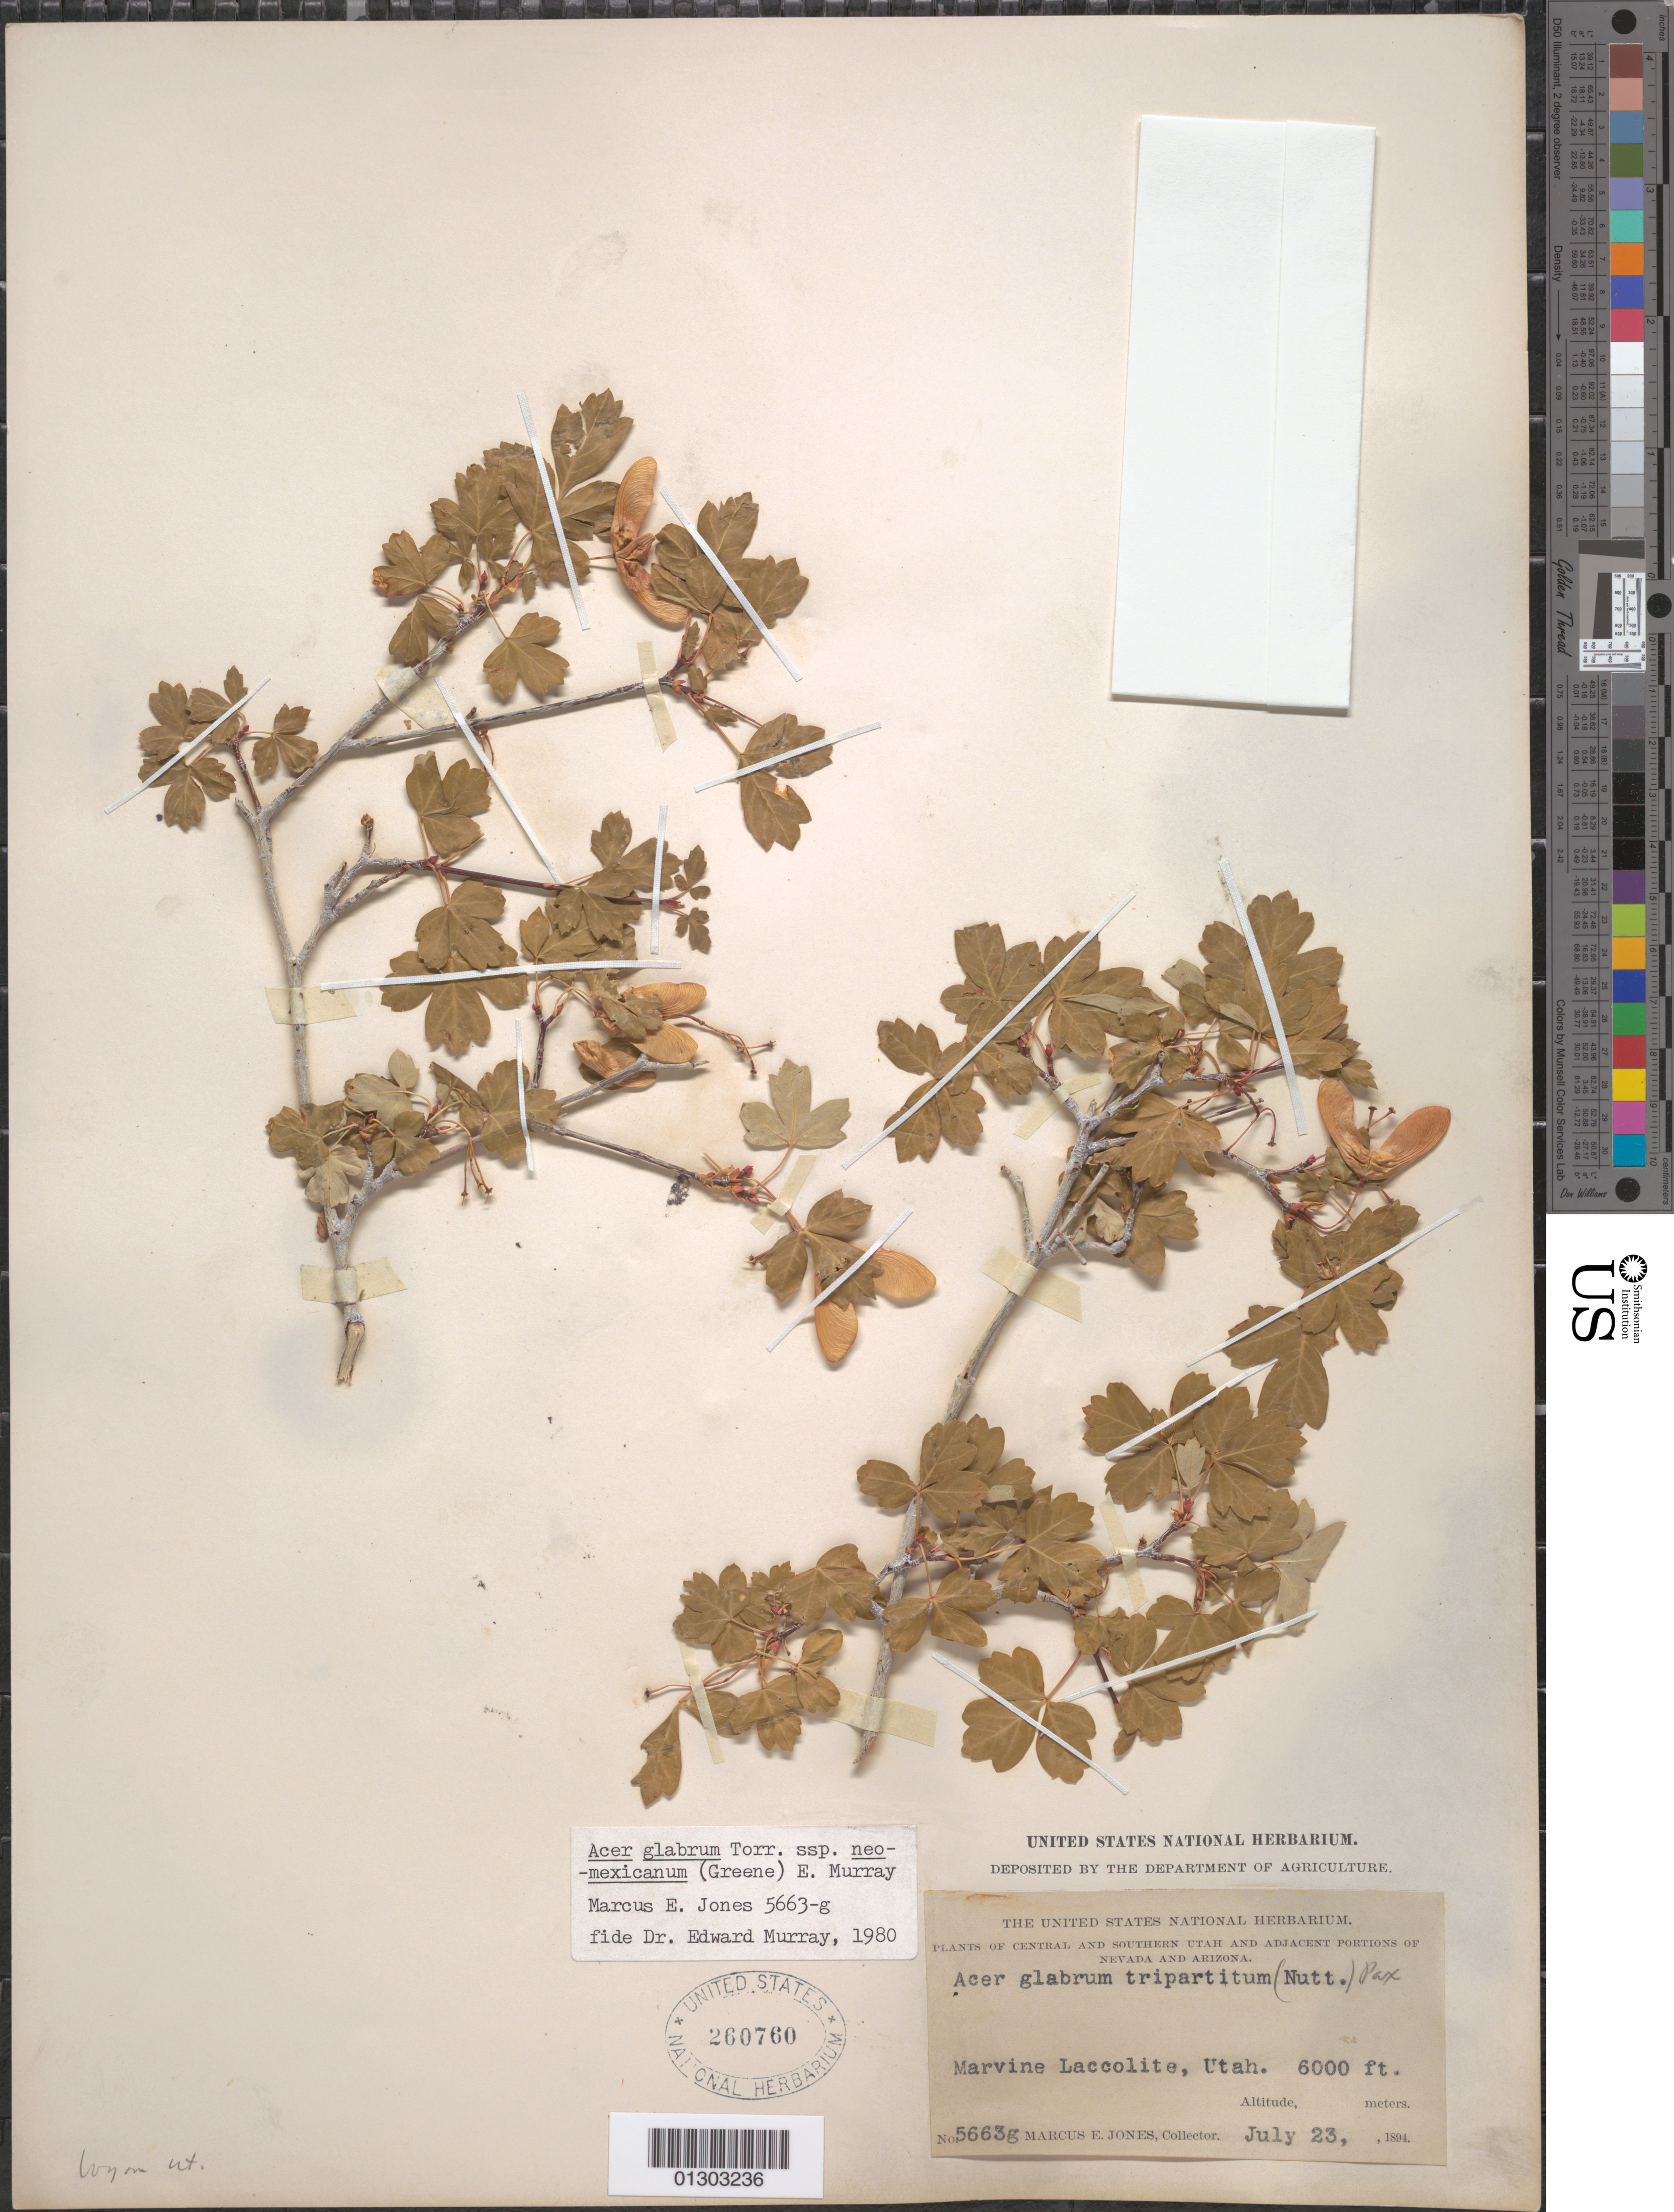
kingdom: Plantae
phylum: Tracheophyta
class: Magnoliopsida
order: Sapindales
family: Sapindaceae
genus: Acer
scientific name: Acer glabrum subsp. neomexicanum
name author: (Greene) A.E. Murray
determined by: Murray, Edward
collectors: M. E. Jones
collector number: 5663g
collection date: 1894-07-23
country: United States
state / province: Utah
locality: Marvine Laccolite [Table Mountain?]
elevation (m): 1829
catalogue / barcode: US 260760